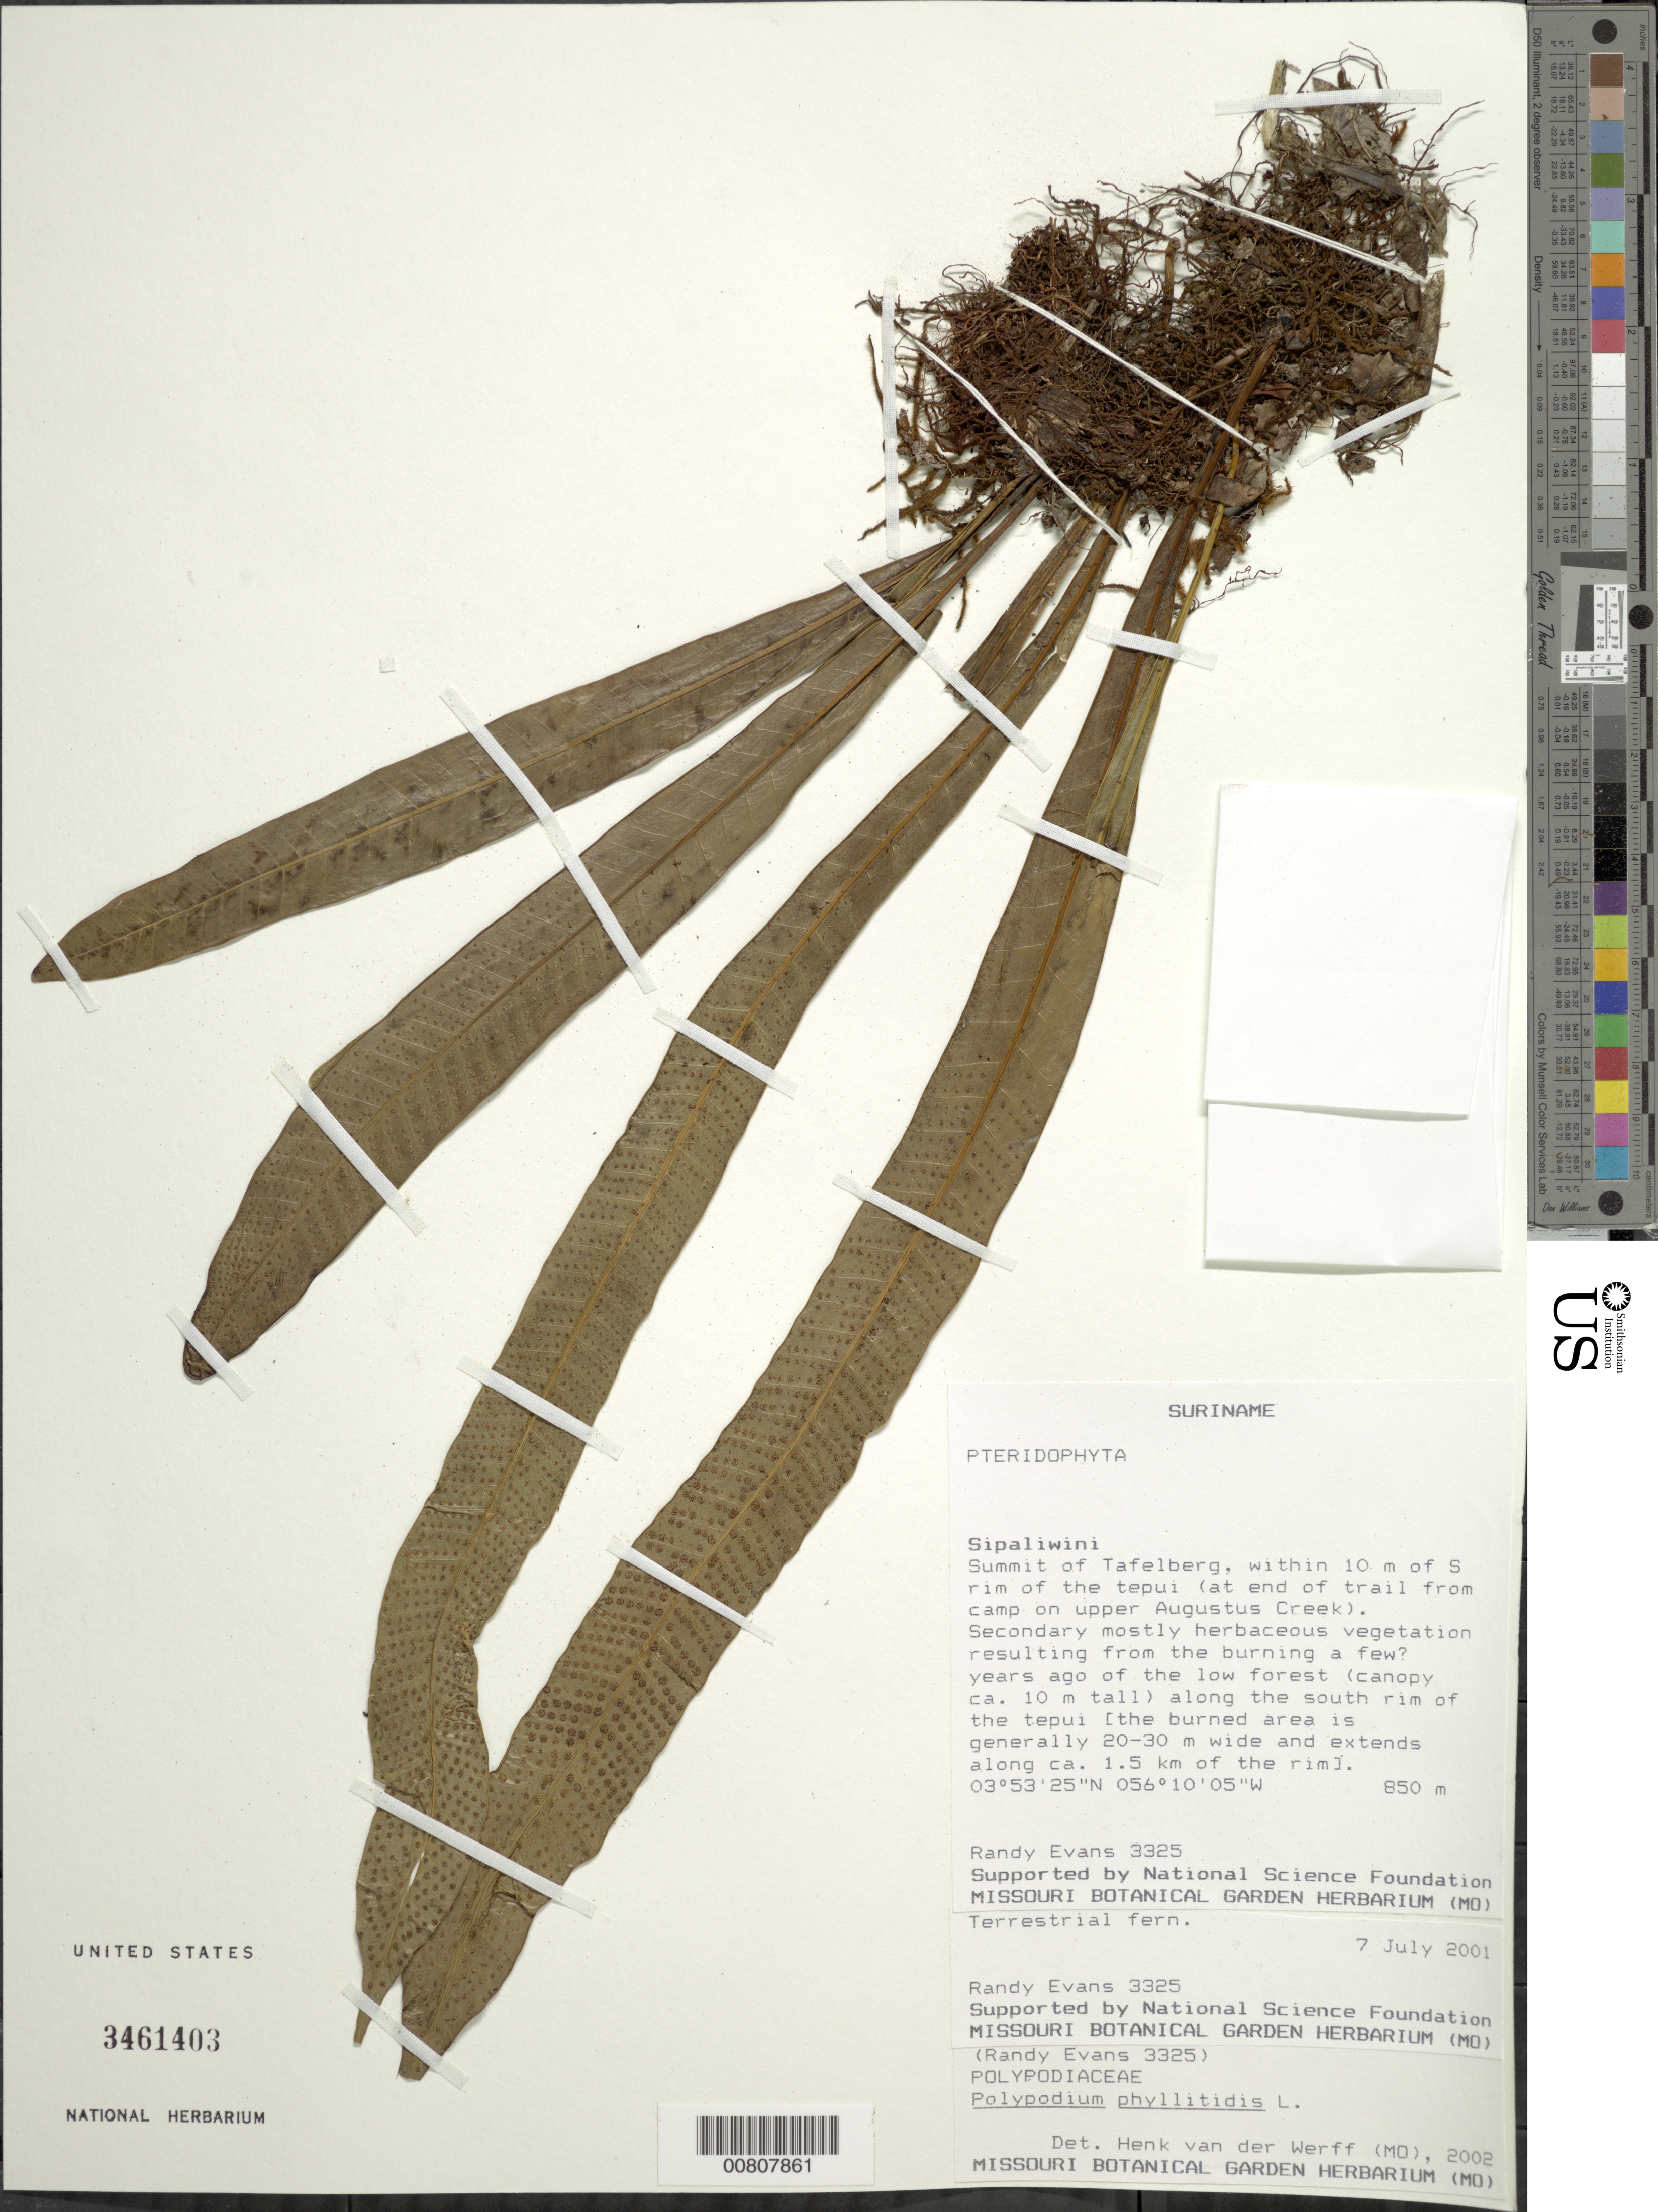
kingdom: Plantae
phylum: Tracheophyta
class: Polypodiopsida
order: Polypodiales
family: Polypodiaceae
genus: Campyloneurum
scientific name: Campyloneurum phyllitidis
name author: (L.) C. Presl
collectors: R. Evans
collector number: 3328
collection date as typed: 7-Jul-01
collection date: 2001-07-07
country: Suriname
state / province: Sipaliwini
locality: Tafelberg (Table Mountain), summit, within 10 m of S rim of the tepuí (at end of trail from camp on upper Augustus Creek)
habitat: Secondary mostly herbaceous vegetation resulting from the burning a few years ago of the low forest (canopy ca. 10m tall) along south rim of tepui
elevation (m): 850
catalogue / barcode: US 3461403